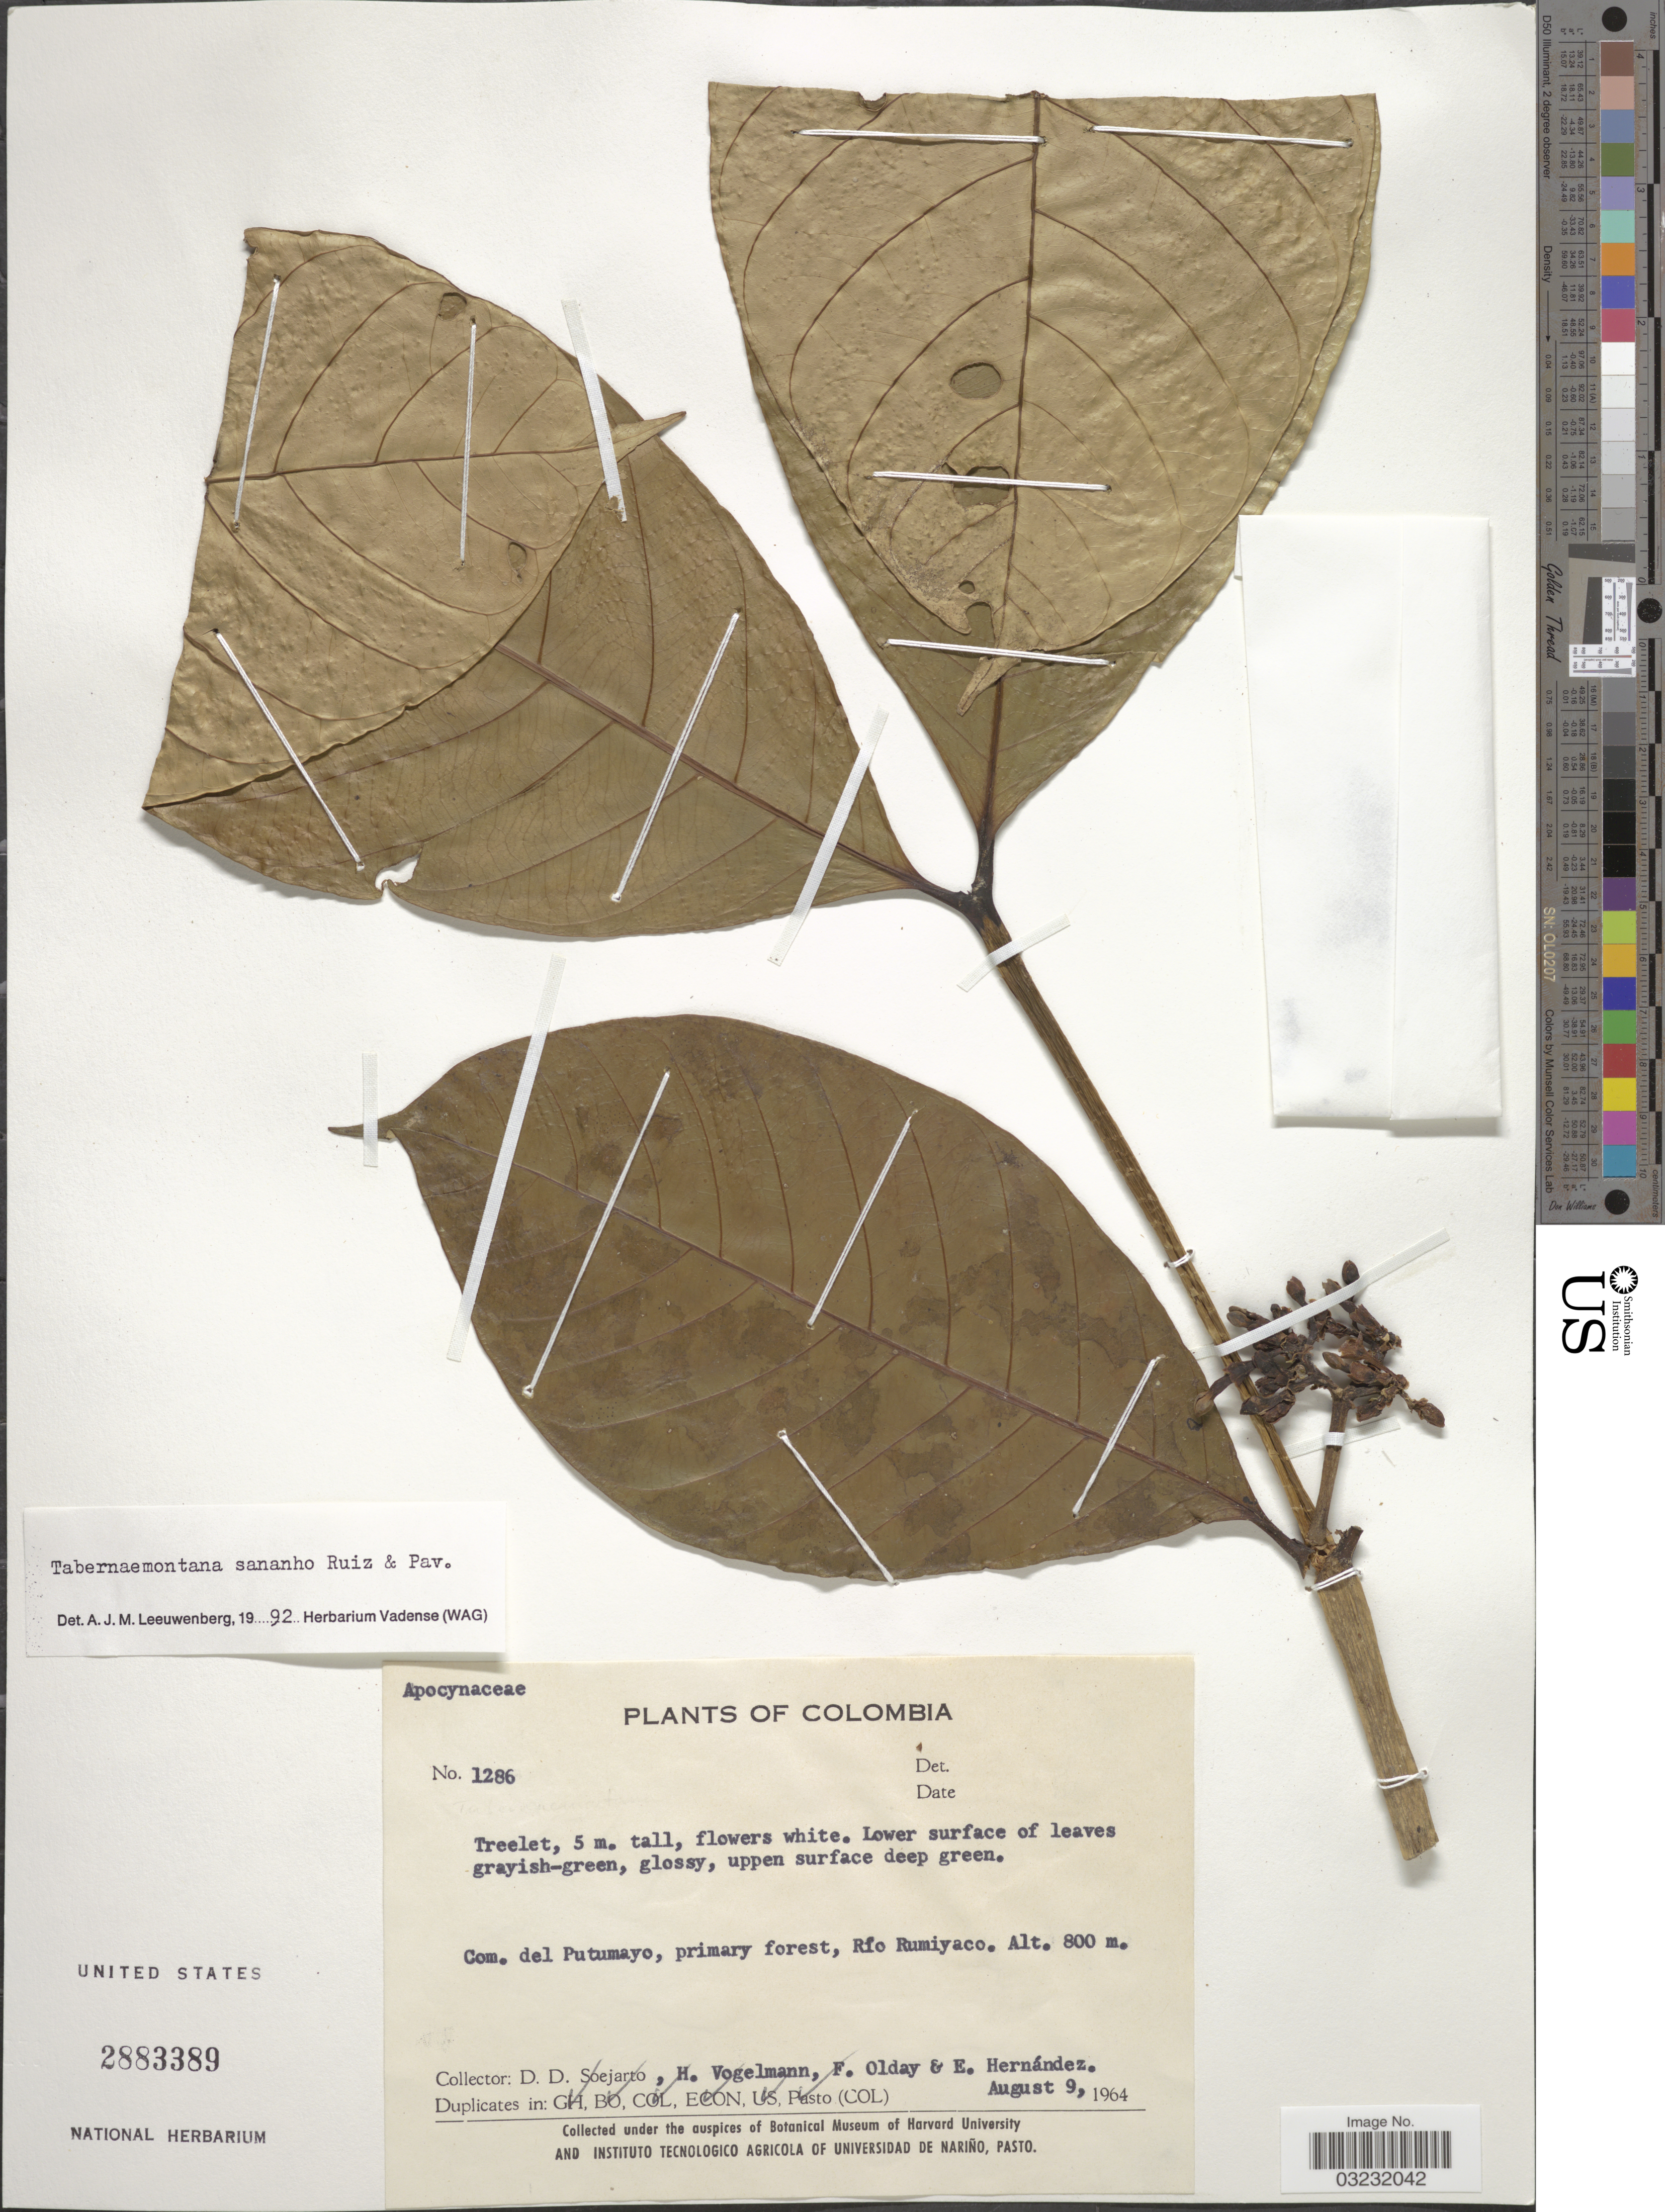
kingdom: Plantae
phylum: Tracheophyta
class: Magnoliopsida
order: Gentianales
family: Apocynaceae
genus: Tabernaemontana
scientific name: Tabernaemontana sananho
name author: Ruiz & Pav.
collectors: H. Vogelmann, F. Olday & E. Hernández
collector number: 1286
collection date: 1964-08-09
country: Colombia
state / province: Putumayo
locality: Com. del Putumayo, primary forest, Río Rumiyaco.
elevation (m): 800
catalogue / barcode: US 2883389